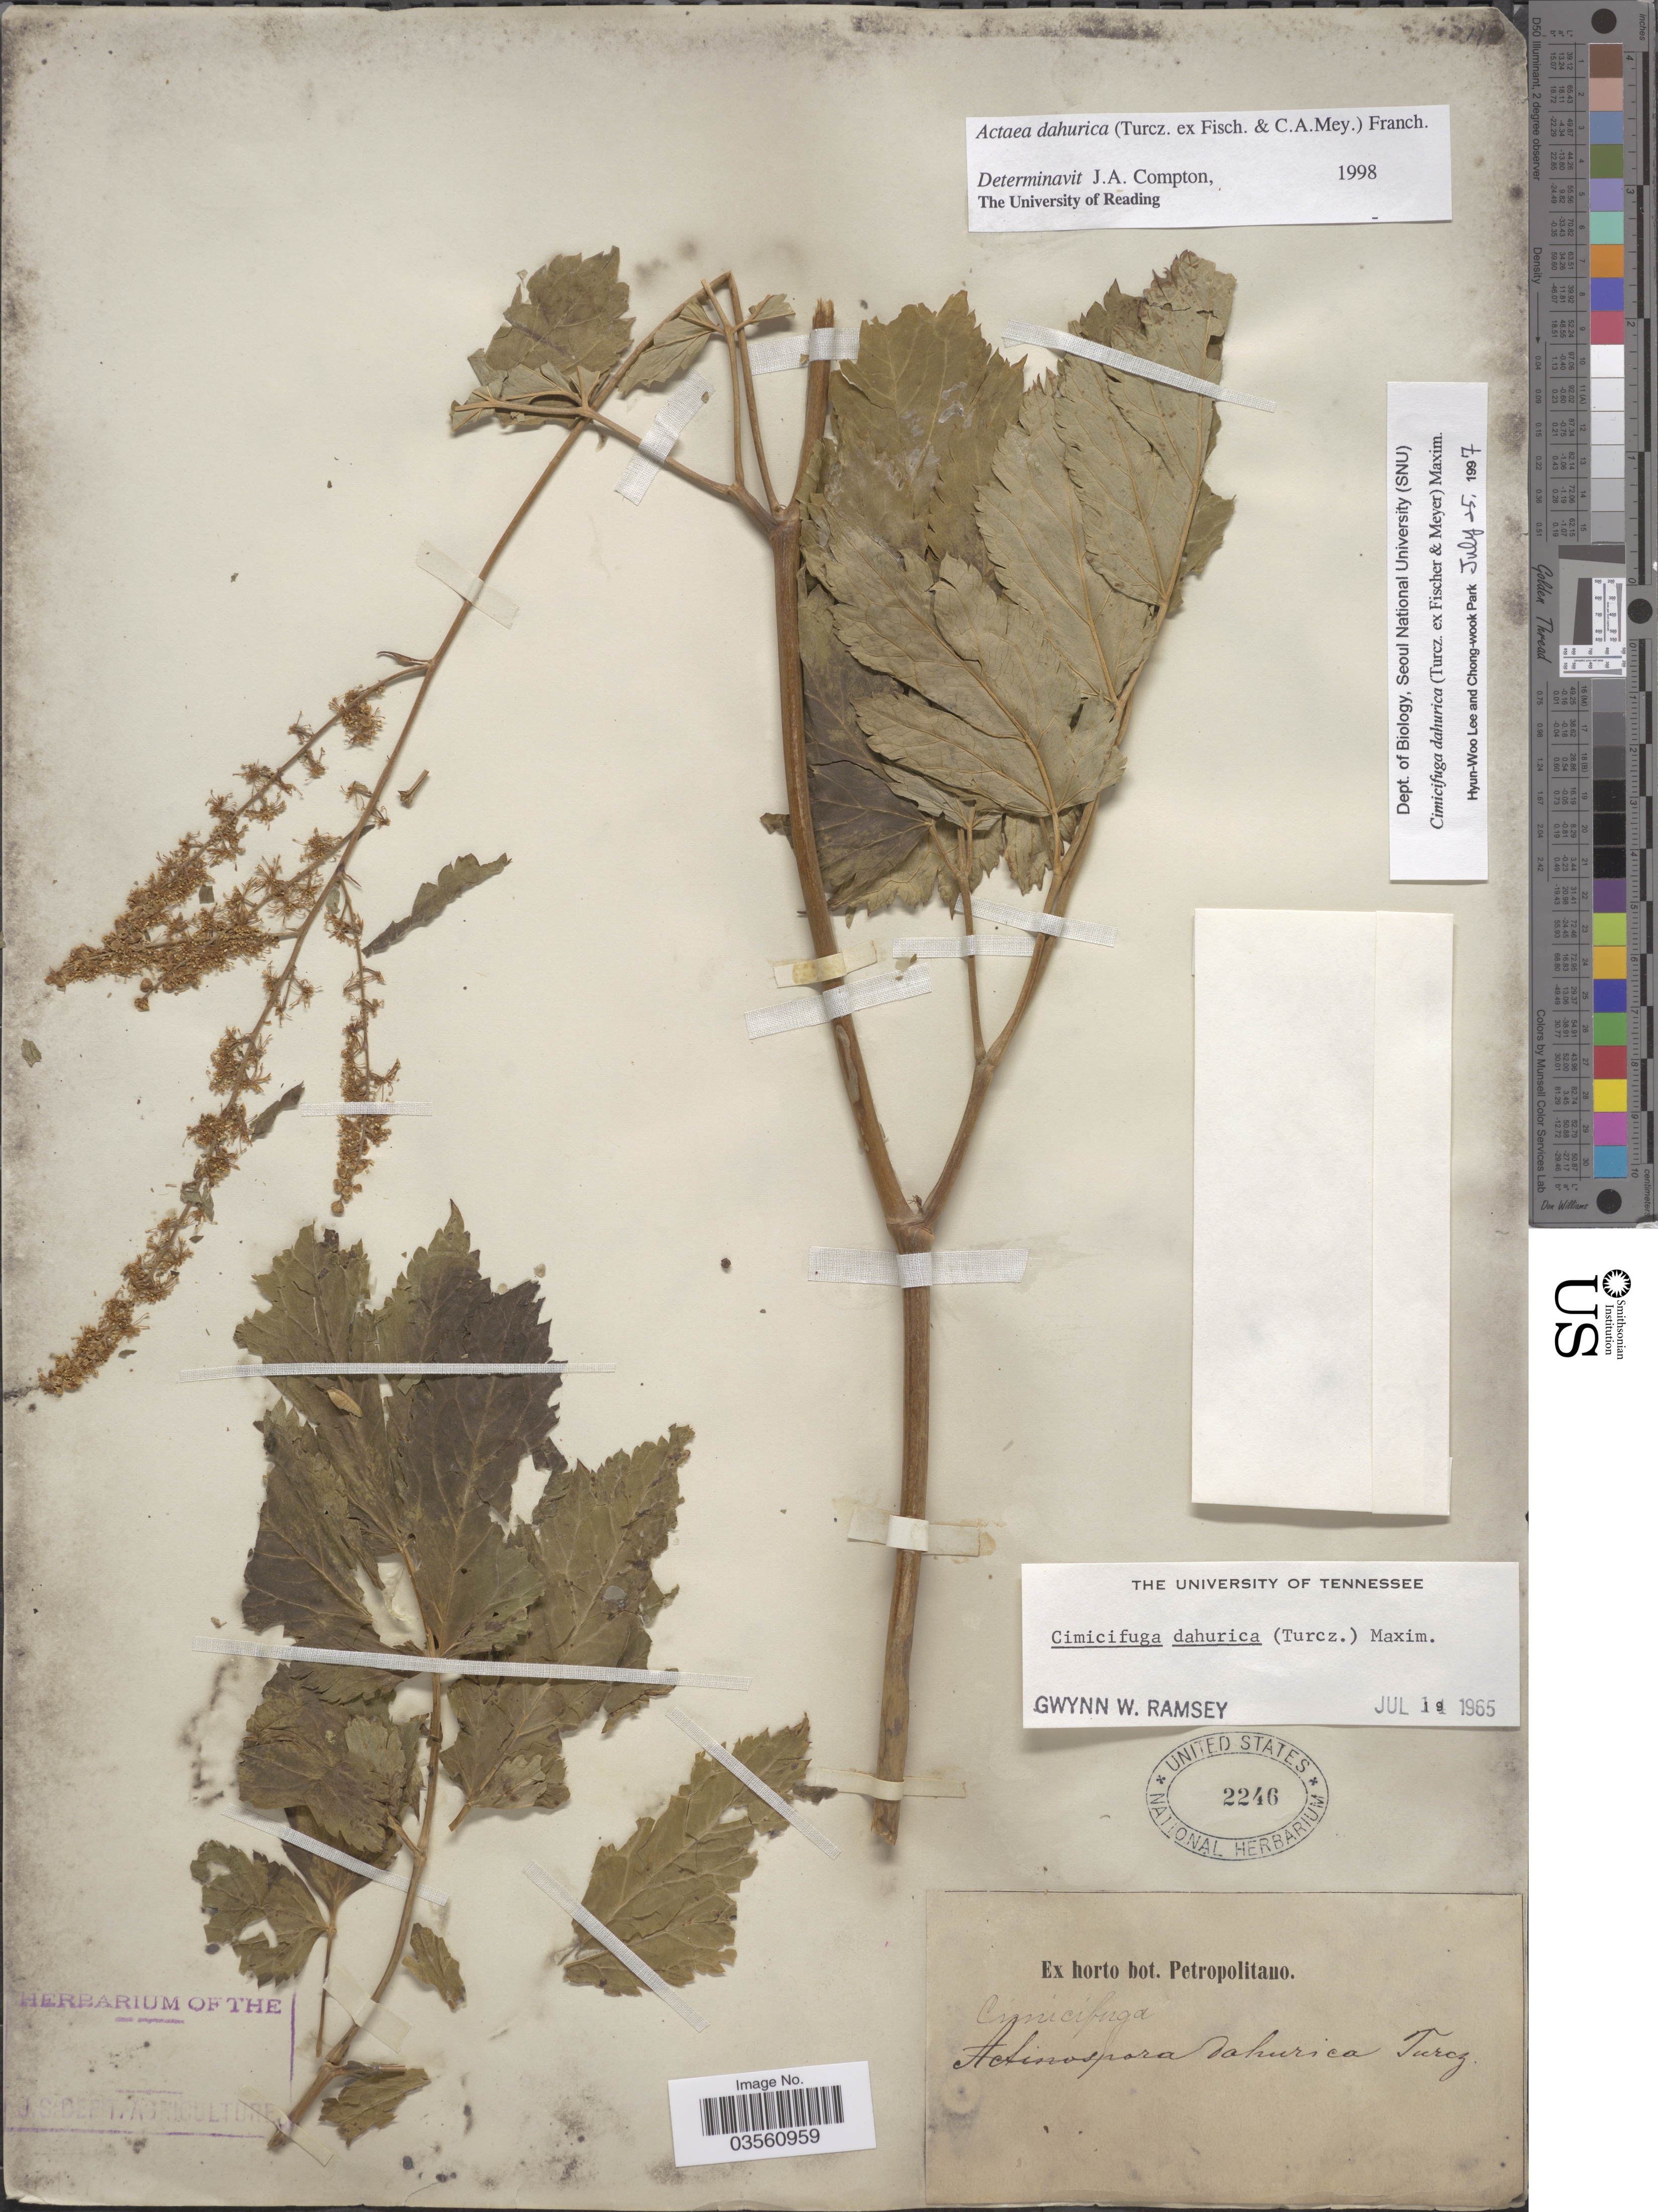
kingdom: Plantae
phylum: Tracheophyta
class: Magnoliopsida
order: Ranunculales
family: Ranunculaceae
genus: Actaea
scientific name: Actaea dahurica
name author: (Turcz. ex Fisch. & C.A. Mey.) Franch.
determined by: Compton, J. A.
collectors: ex Horto Bot. Petropolitano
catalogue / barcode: US 2246